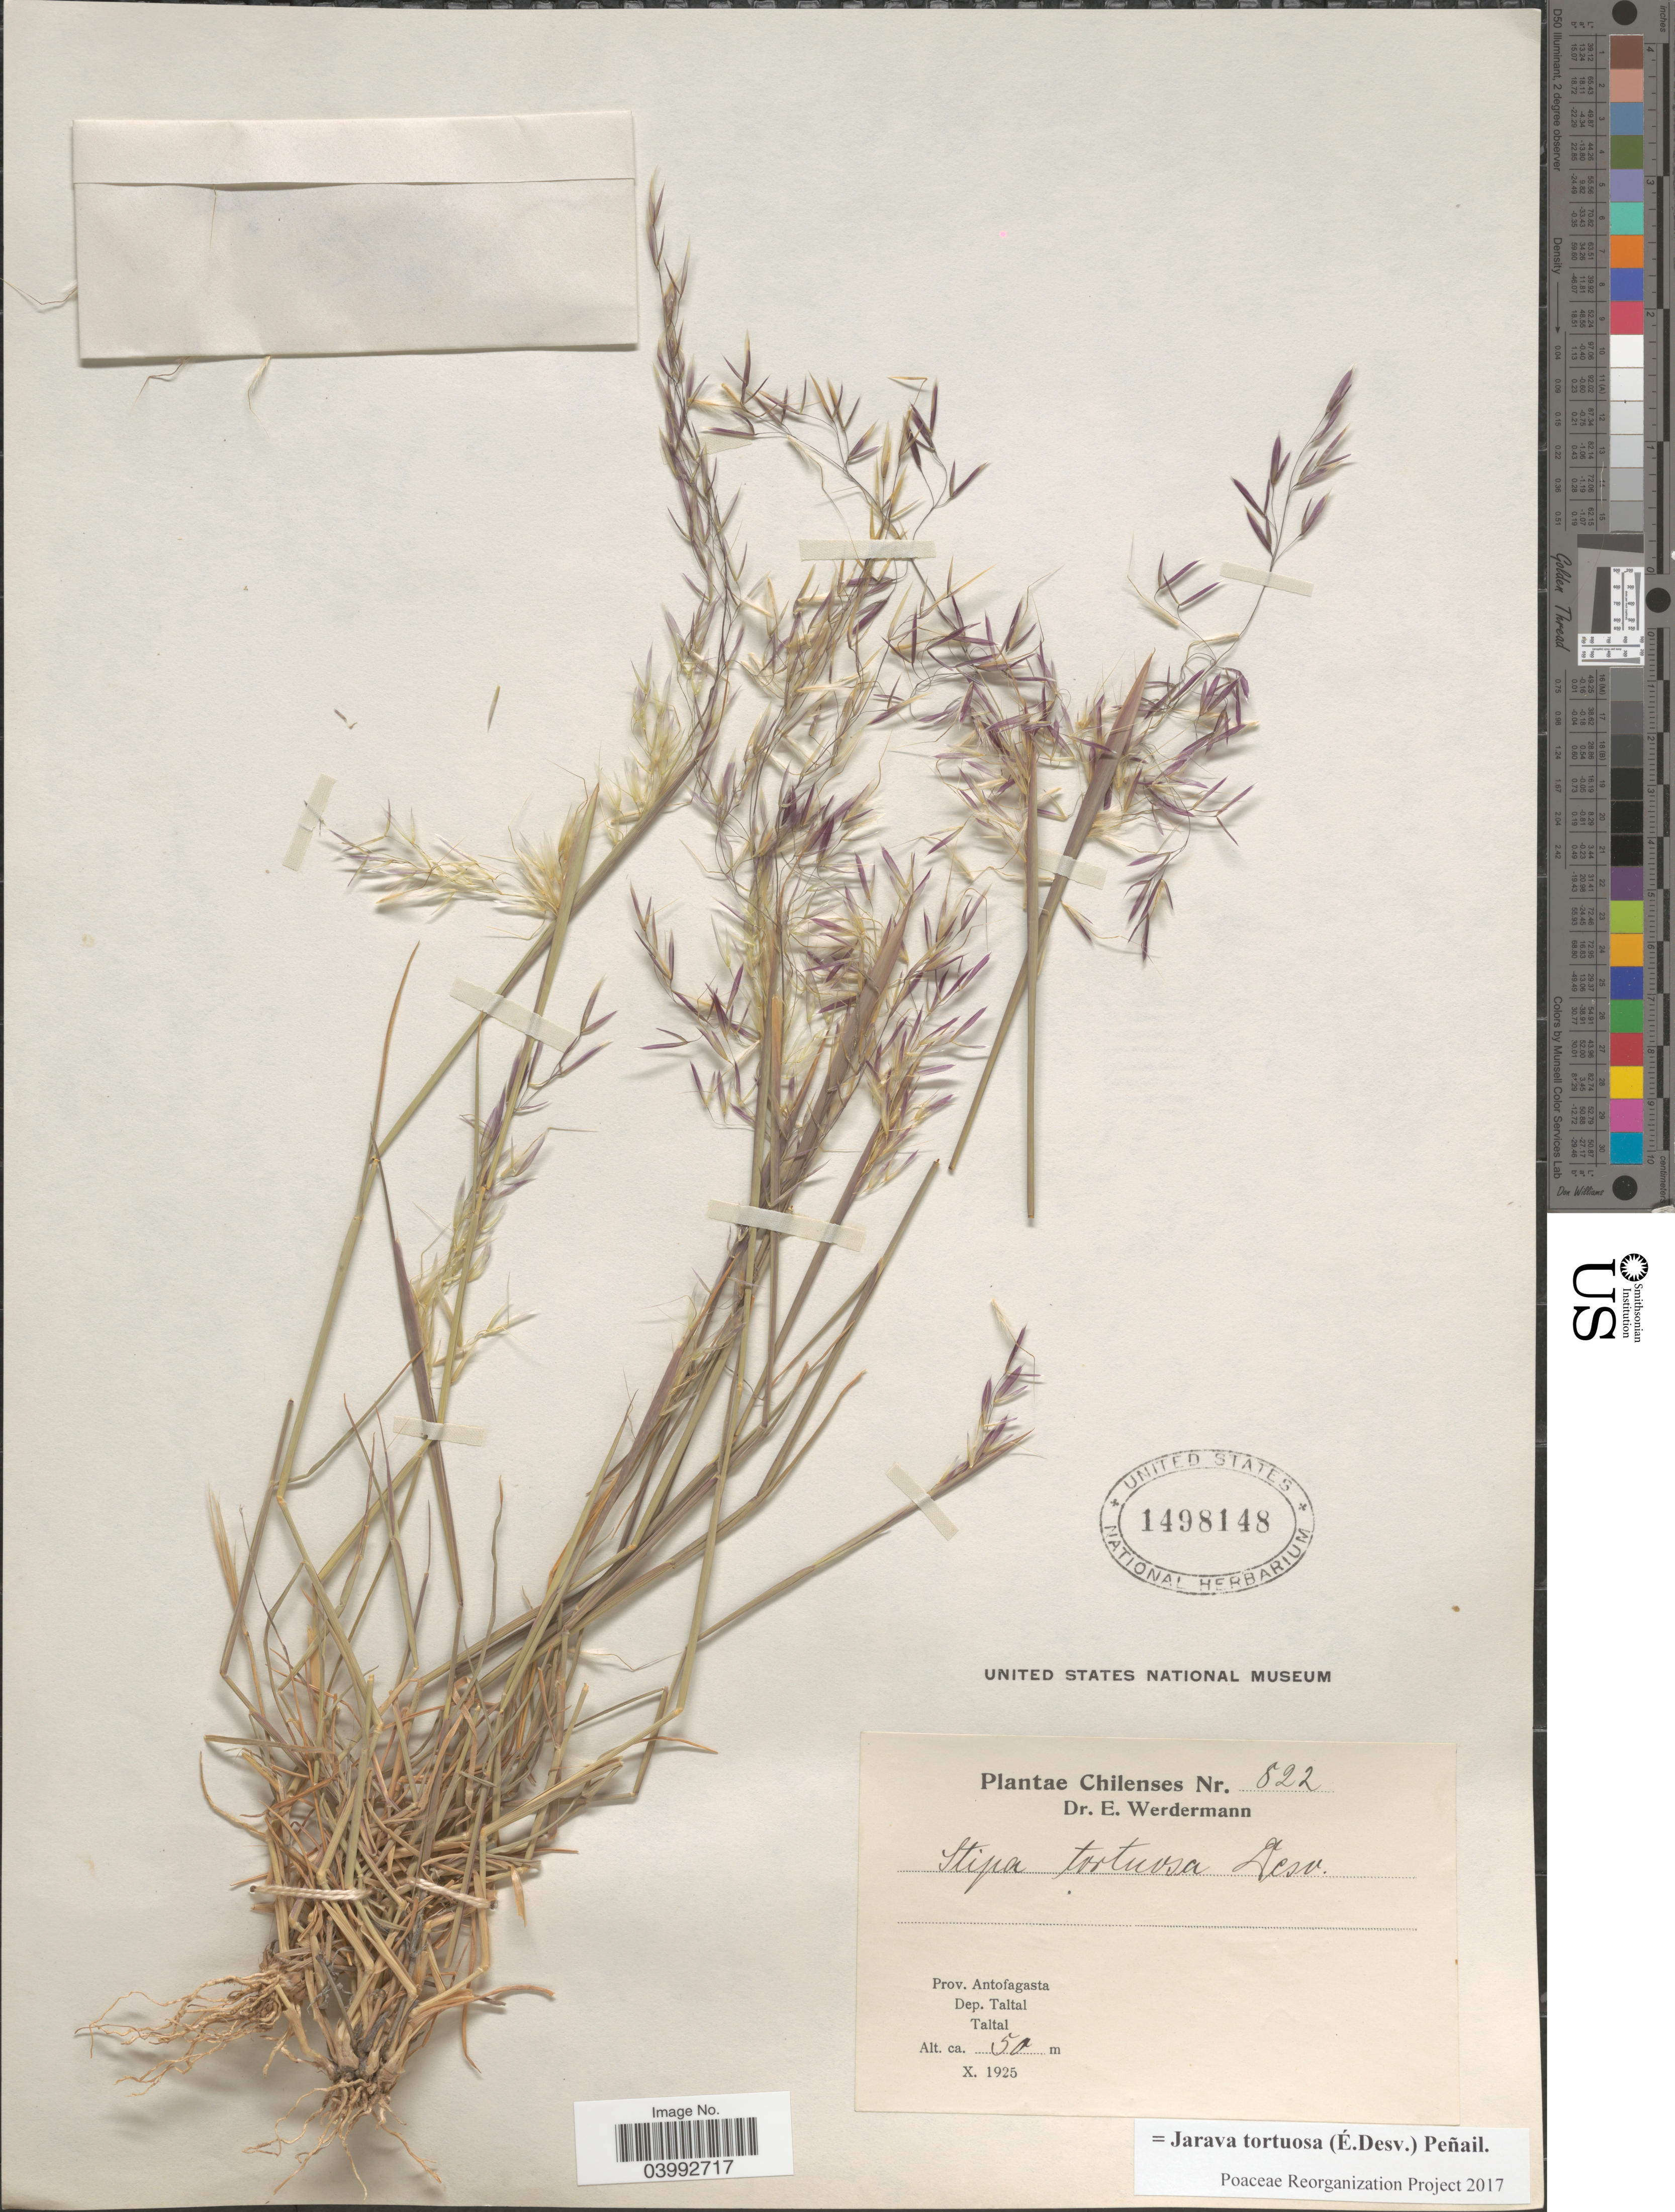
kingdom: Plantae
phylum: Tracheophyta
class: Liliopsida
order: Poales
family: Poaceae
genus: Jarava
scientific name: Jarava tortuosa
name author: (É. Desv.) Peñail.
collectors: E. Werdermann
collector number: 822*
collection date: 1925-10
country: Chile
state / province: Antofagasta (II)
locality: Dep. Taltal. Taltal.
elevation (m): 50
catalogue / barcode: US 1498148